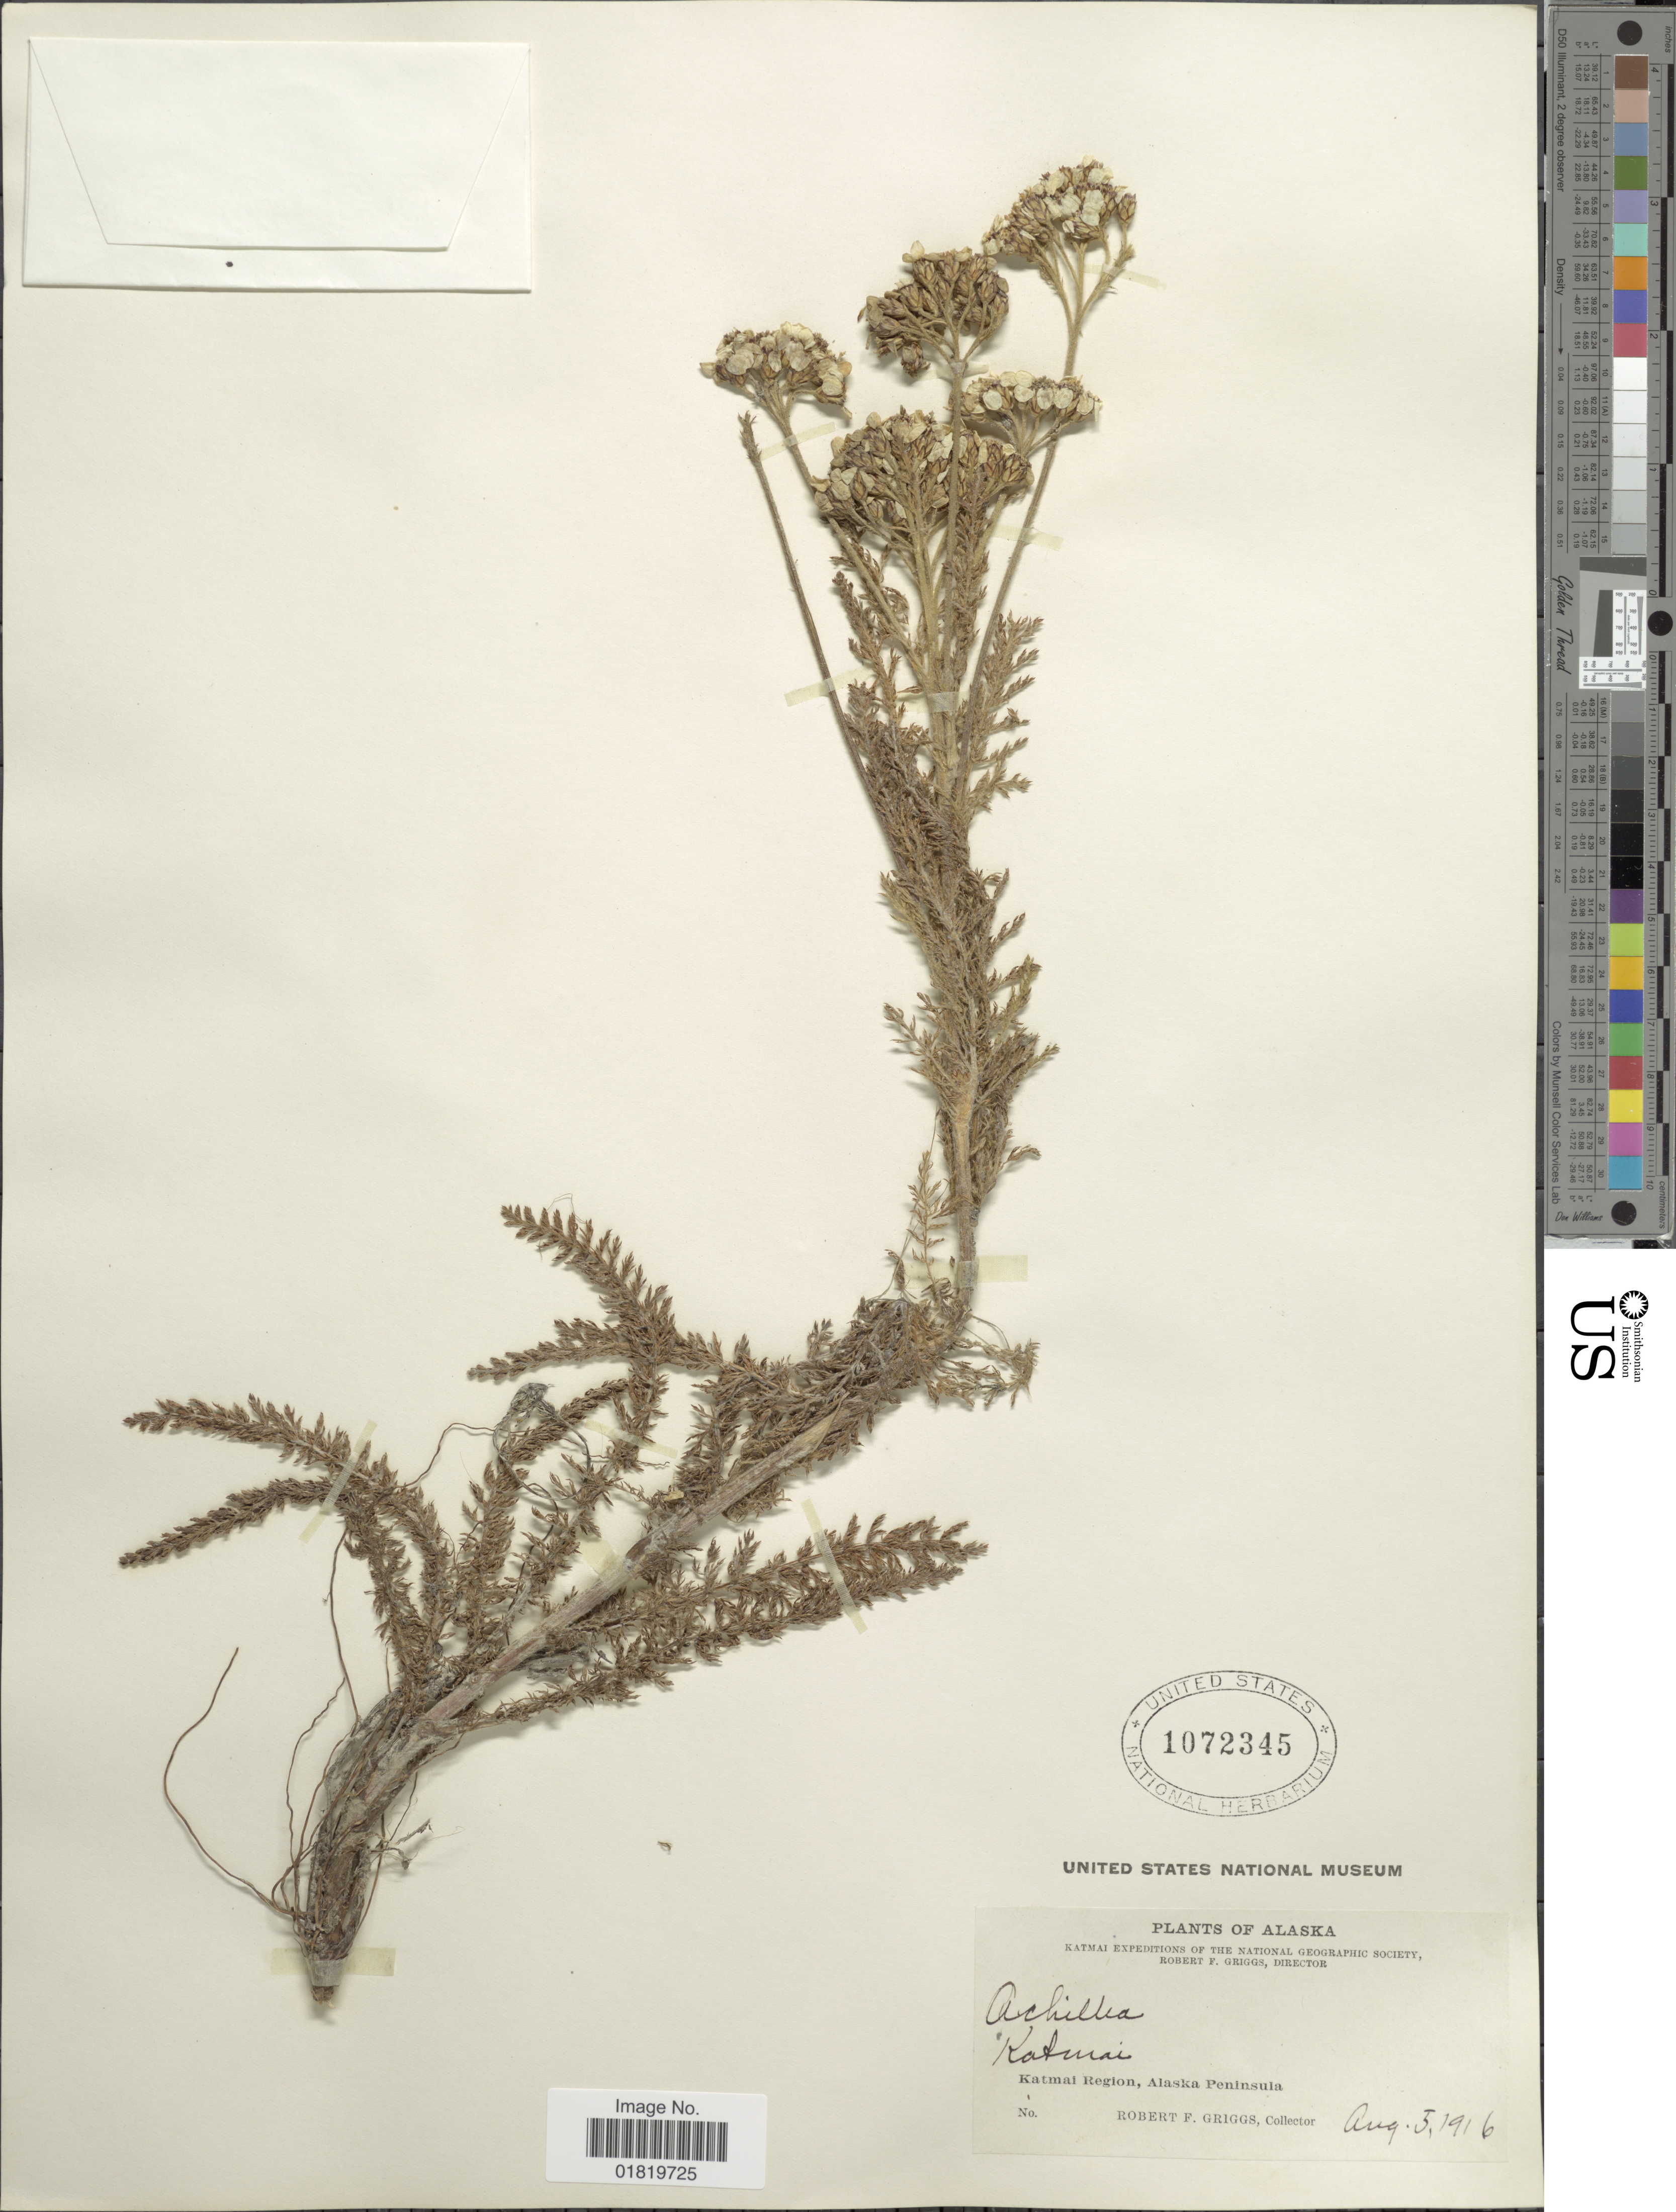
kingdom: Plantae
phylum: Tracheophyta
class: Magnoliopsida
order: Asterales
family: Asteraceae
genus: Achillea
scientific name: Achillea borealis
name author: Bong.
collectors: R. F. Griggs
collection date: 1916-08-05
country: United States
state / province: Alaska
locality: Katmai Region, Alaska Peninsula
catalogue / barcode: US 1072345